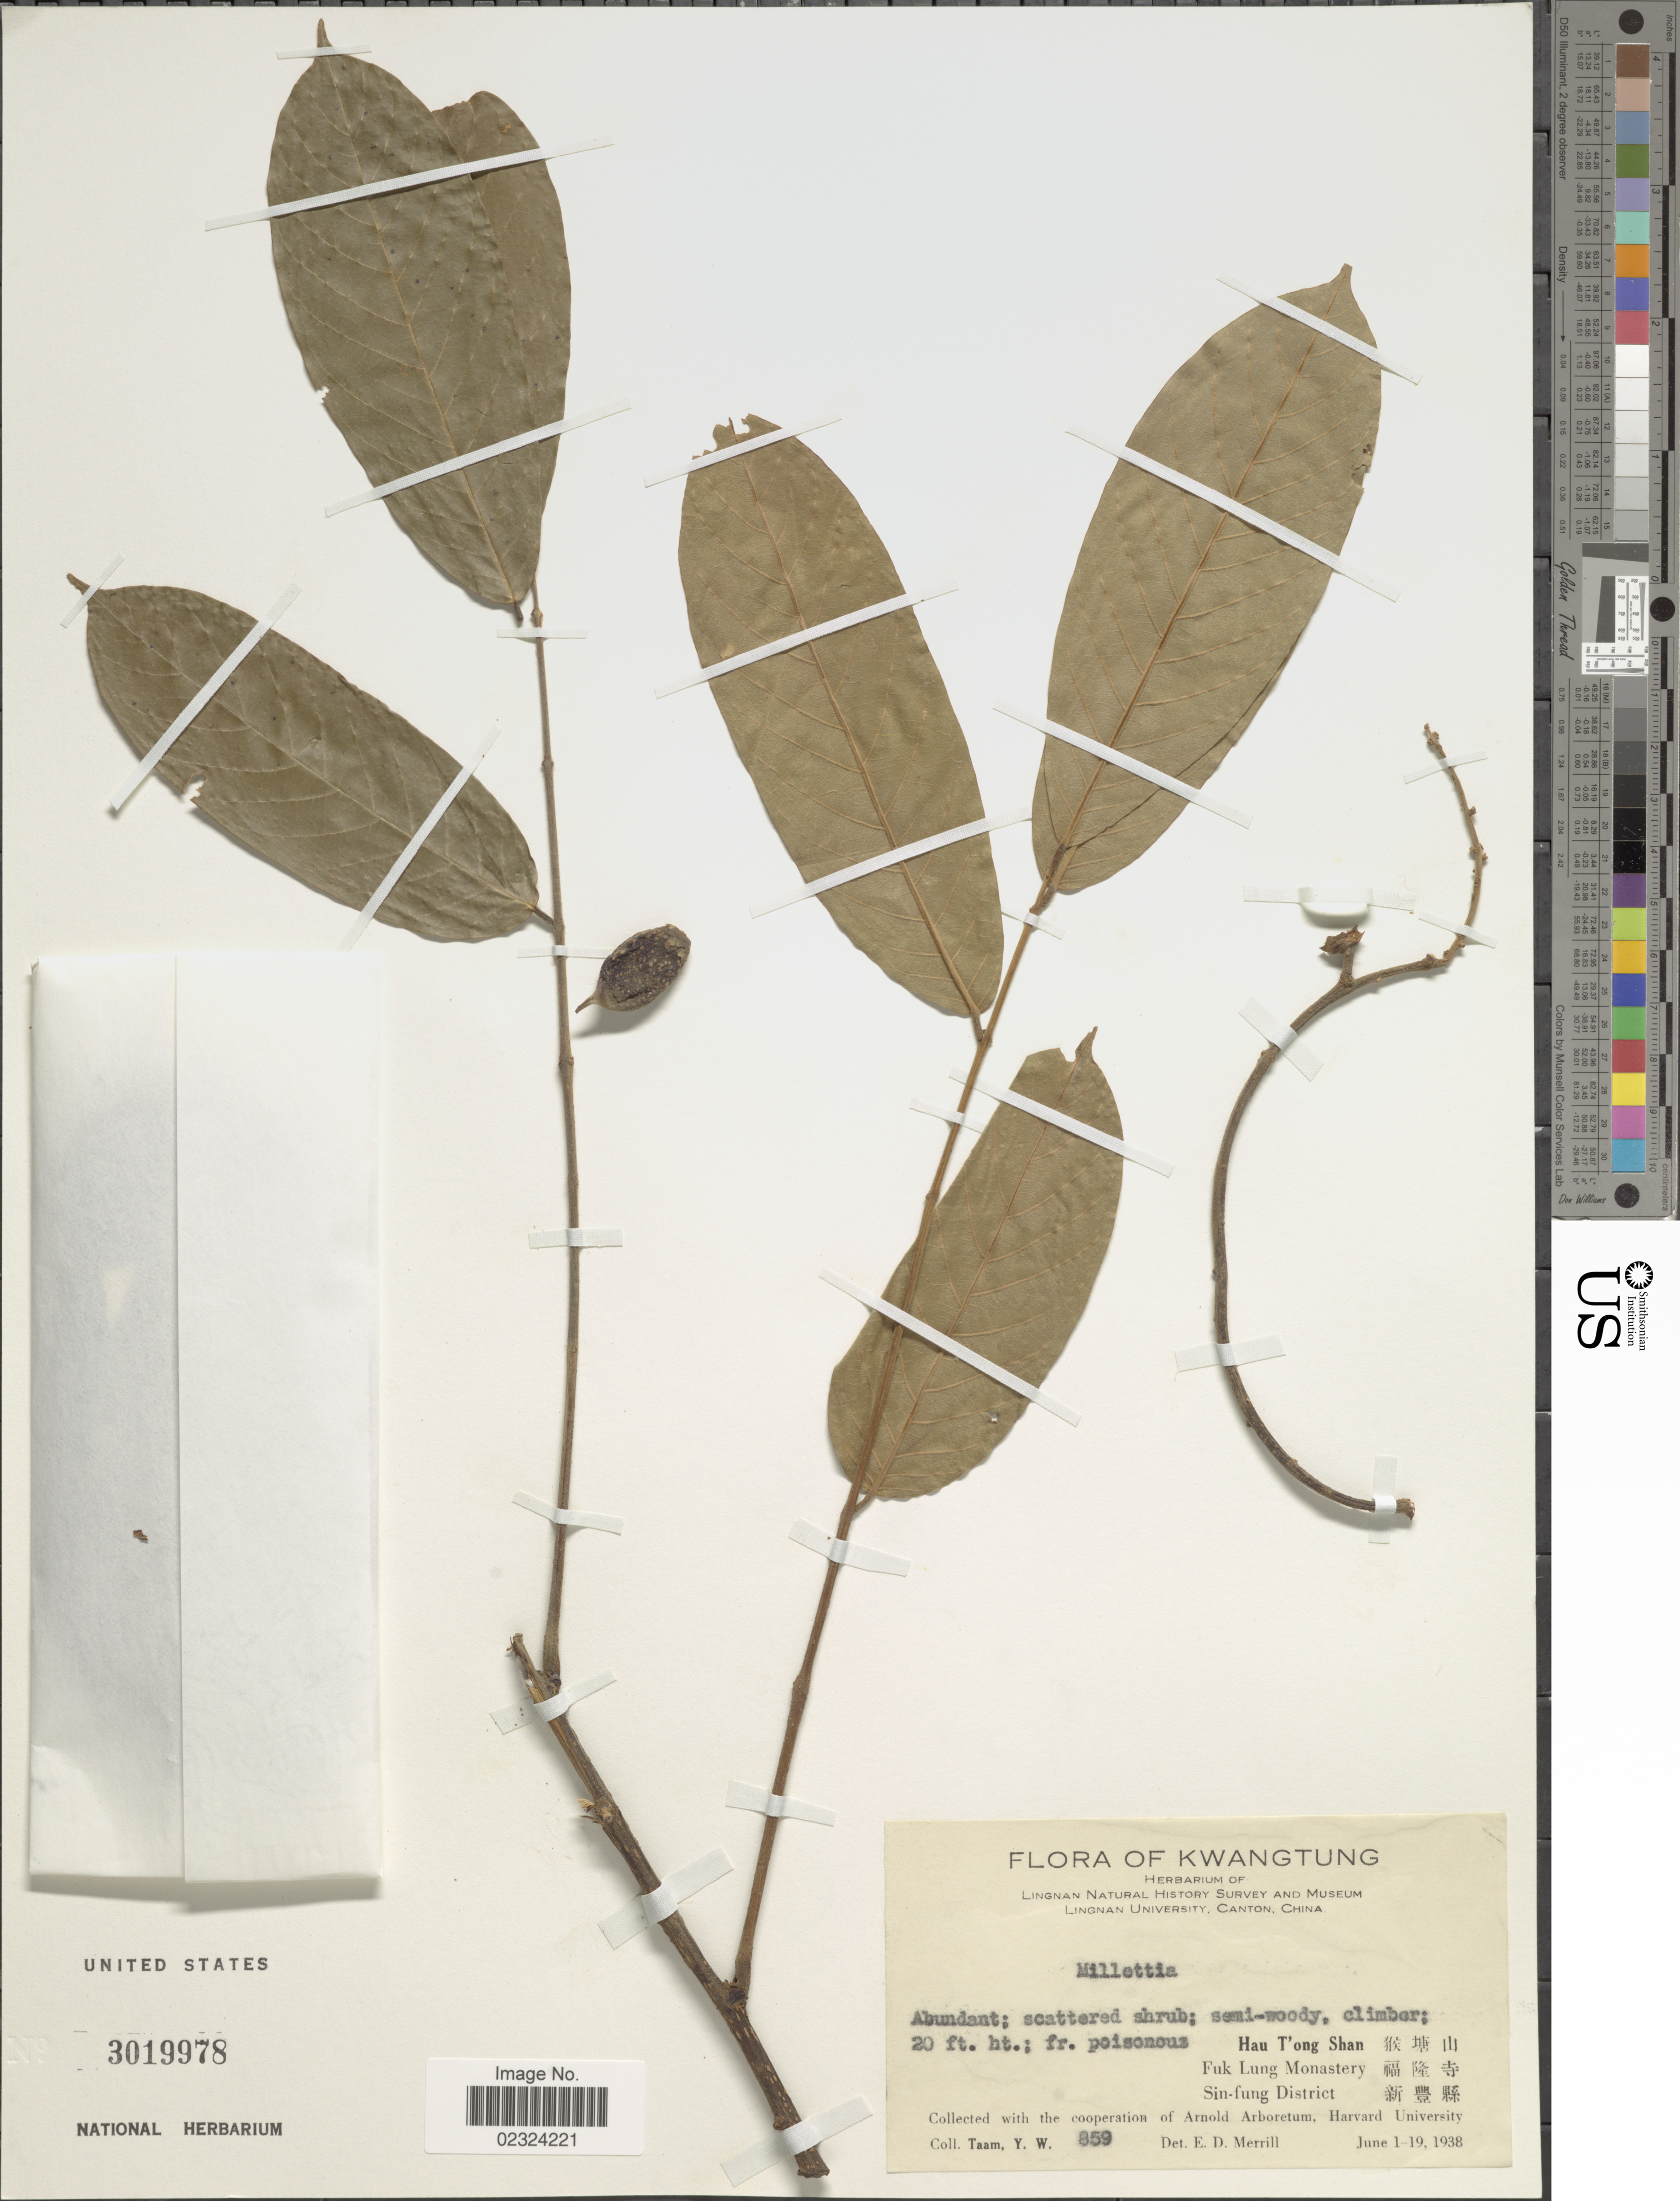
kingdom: Plantae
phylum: Tracheophyta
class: Magnoliopsida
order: Fabales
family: Fabaceae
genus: Millettia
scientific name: Millettia sp.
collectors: Y. W. Taam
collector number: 859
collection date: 1938-06-01/1938-06-19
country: China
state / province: Guangdong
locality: Kwangtung. Hua T'ong Shan. Fuk Lung Monastery. Sin-fung District.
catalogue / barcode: US 3019978